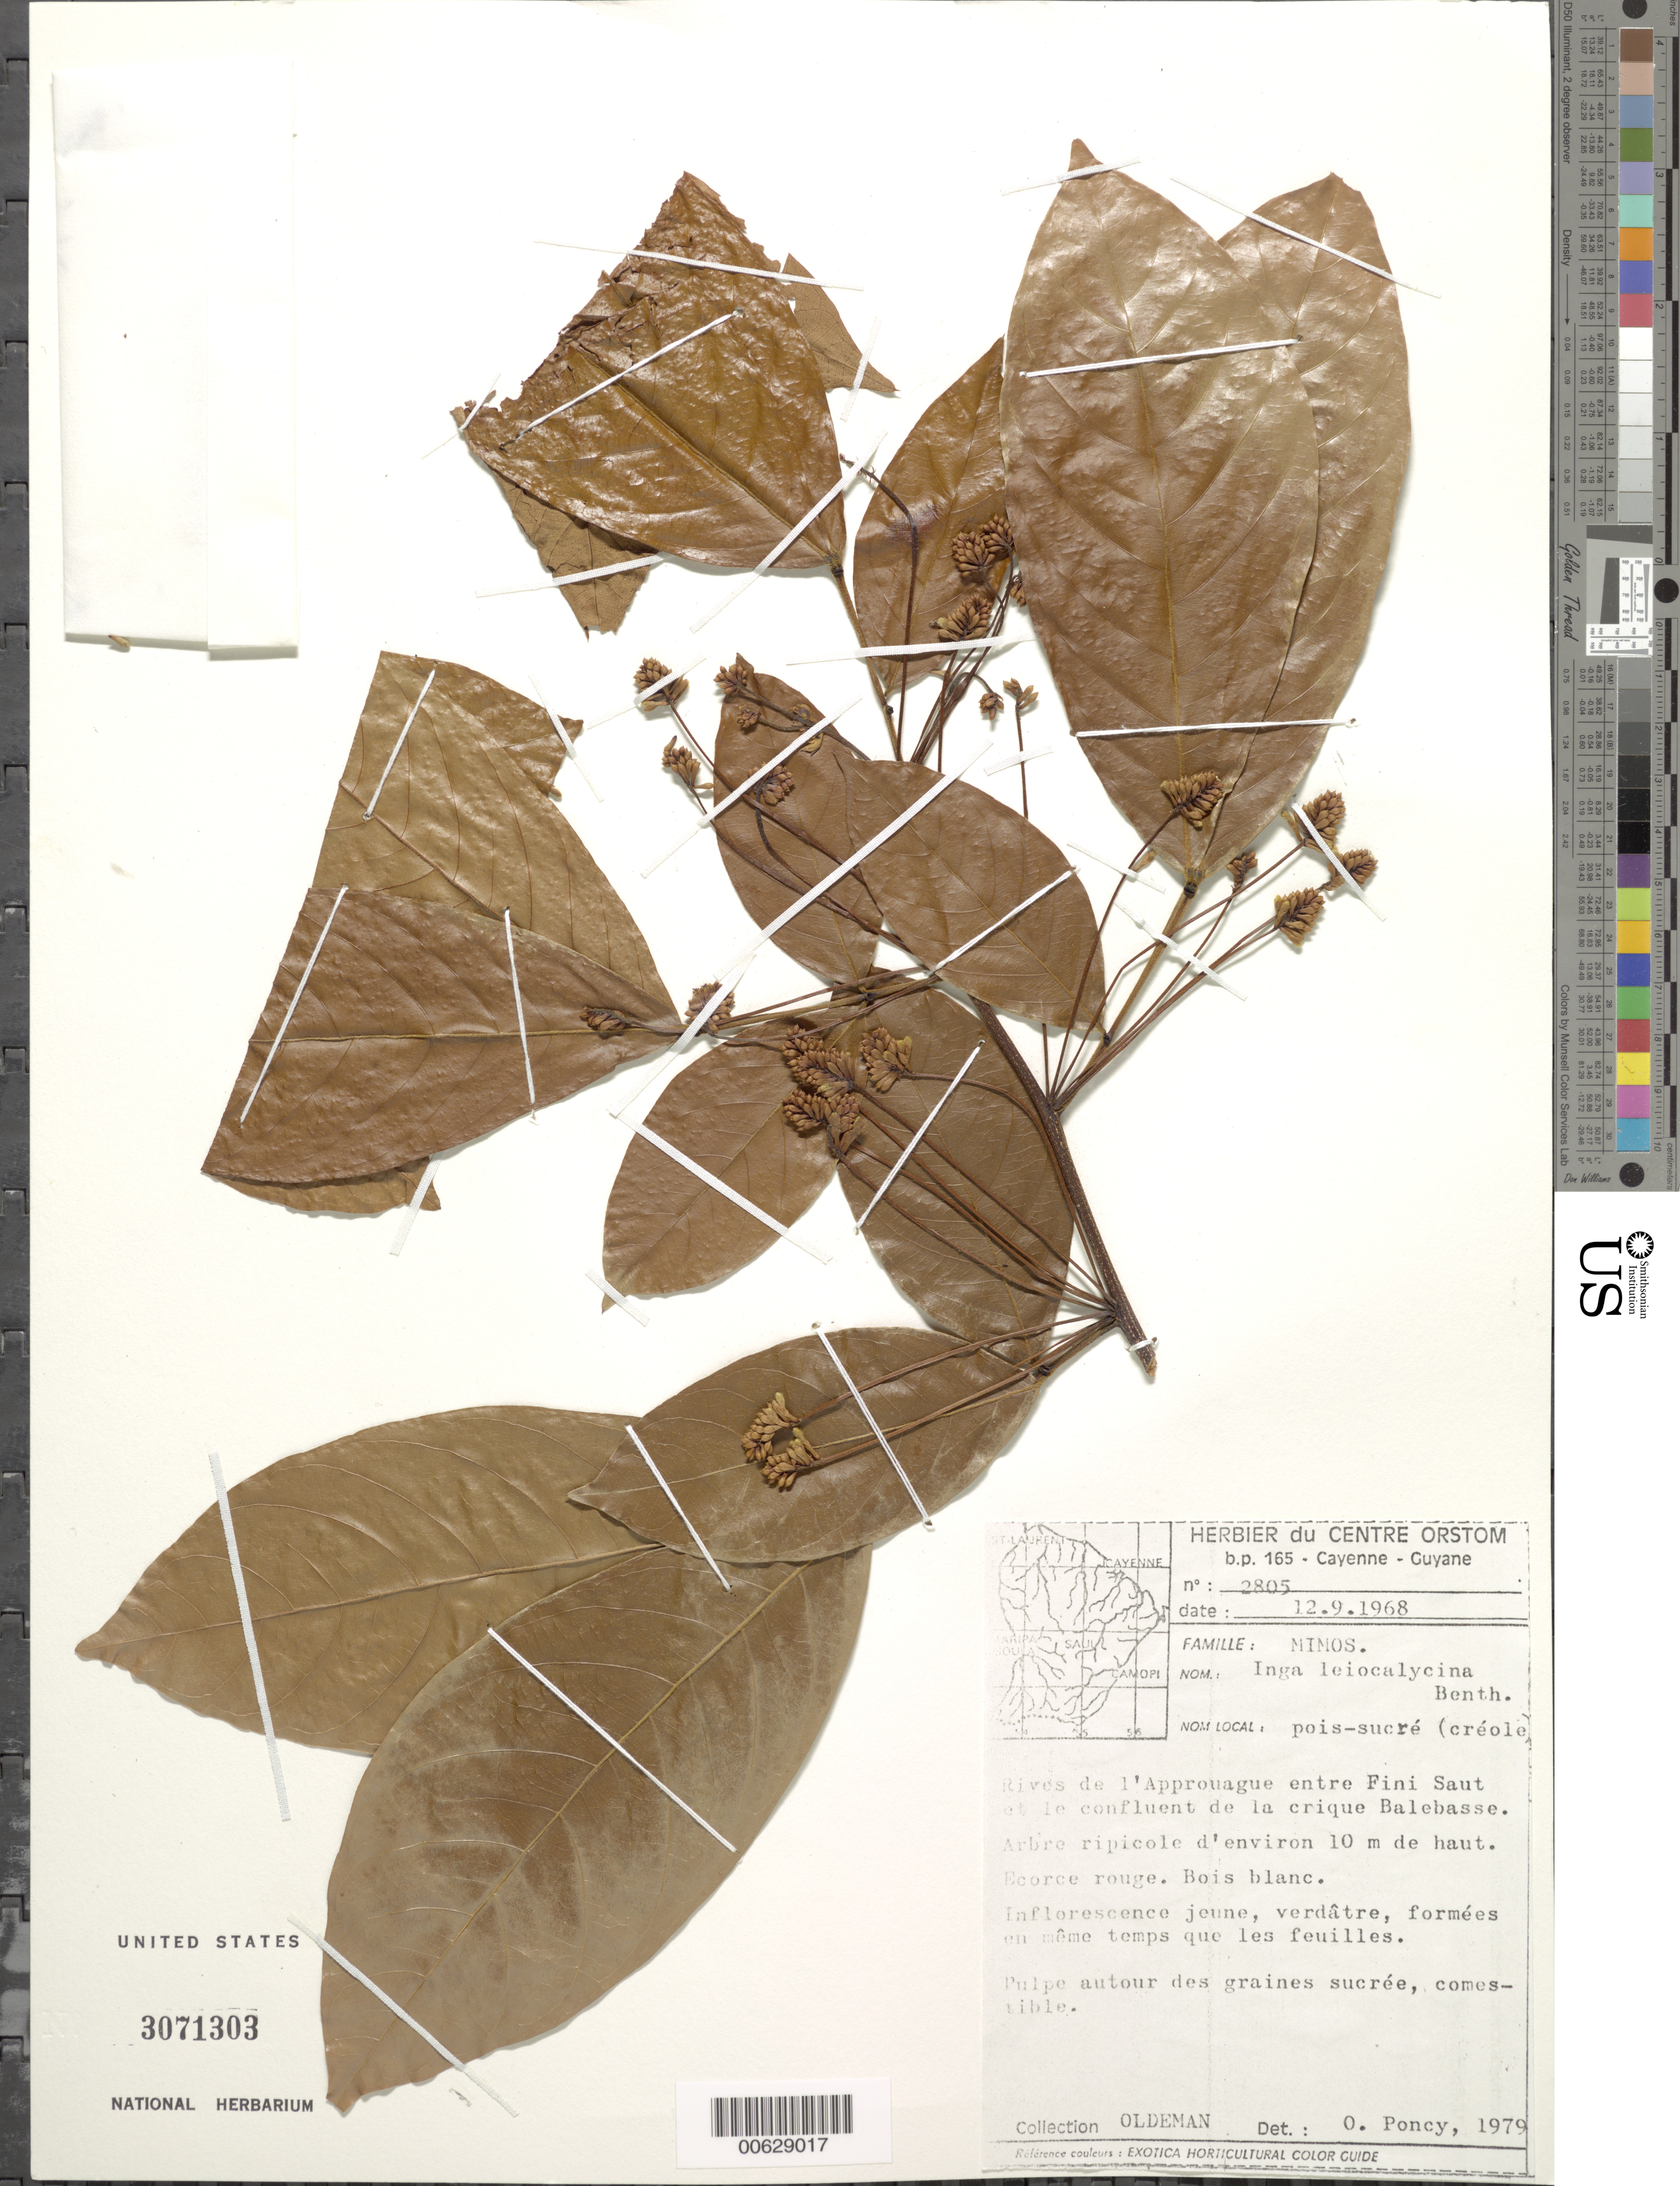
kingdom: Plantae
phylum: Tracheophyta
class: Magnoliopsida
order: Fabales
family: Fabaceae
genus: Inga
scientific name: Inga leiocalycina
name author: Benth.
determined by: Poncy, O.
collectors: R. Oldeman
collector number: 2805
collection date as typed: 12-Sep-68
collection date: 1968-09-12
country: French Guiana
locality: Rivière Approuague, entre Fini Saut et confl. de la crique Calebasse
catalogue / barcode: US 3071303